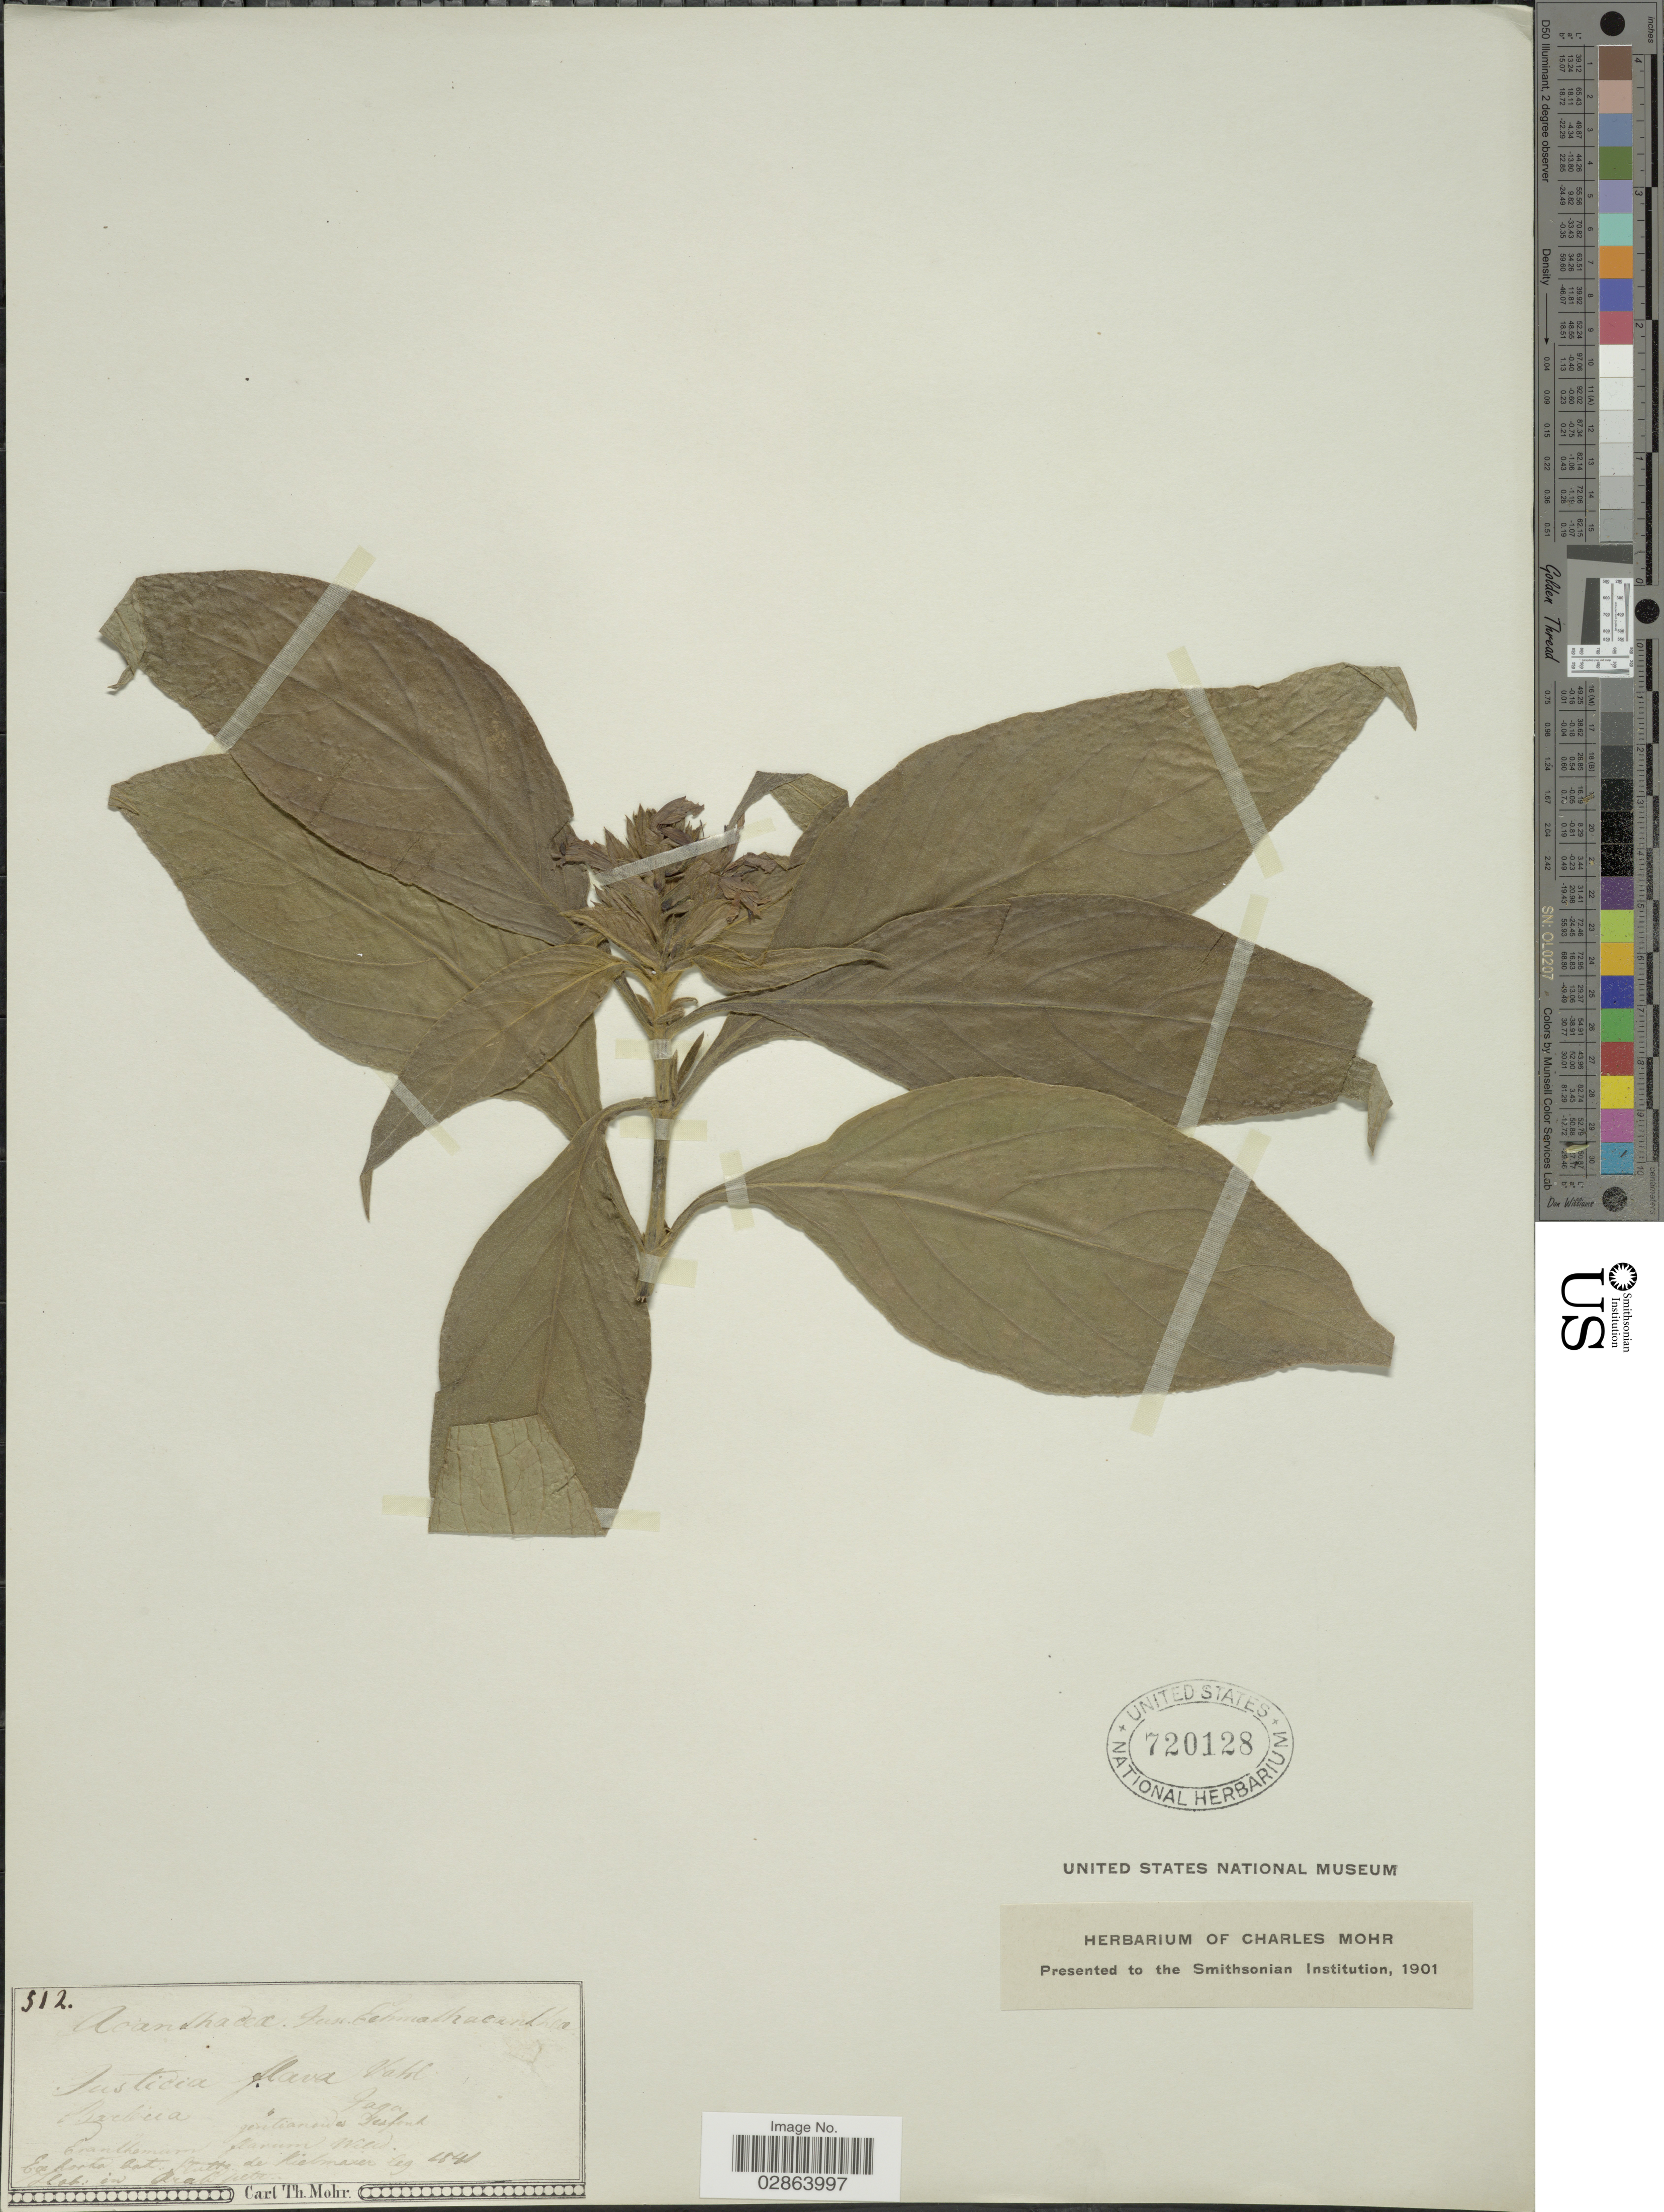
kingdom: Plantae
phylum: Tracheophyta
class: Magnoliopsida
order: Lamiales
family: Acanthaceae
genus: Barleria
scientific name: Barleria oenotheroides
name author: Dum. Cours.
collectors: Mohr, C. T. (herbarium)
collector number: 512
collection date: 1841-08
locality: Ex Horto bot. [illegible text] de Kielmaier.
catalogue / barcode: US 720128